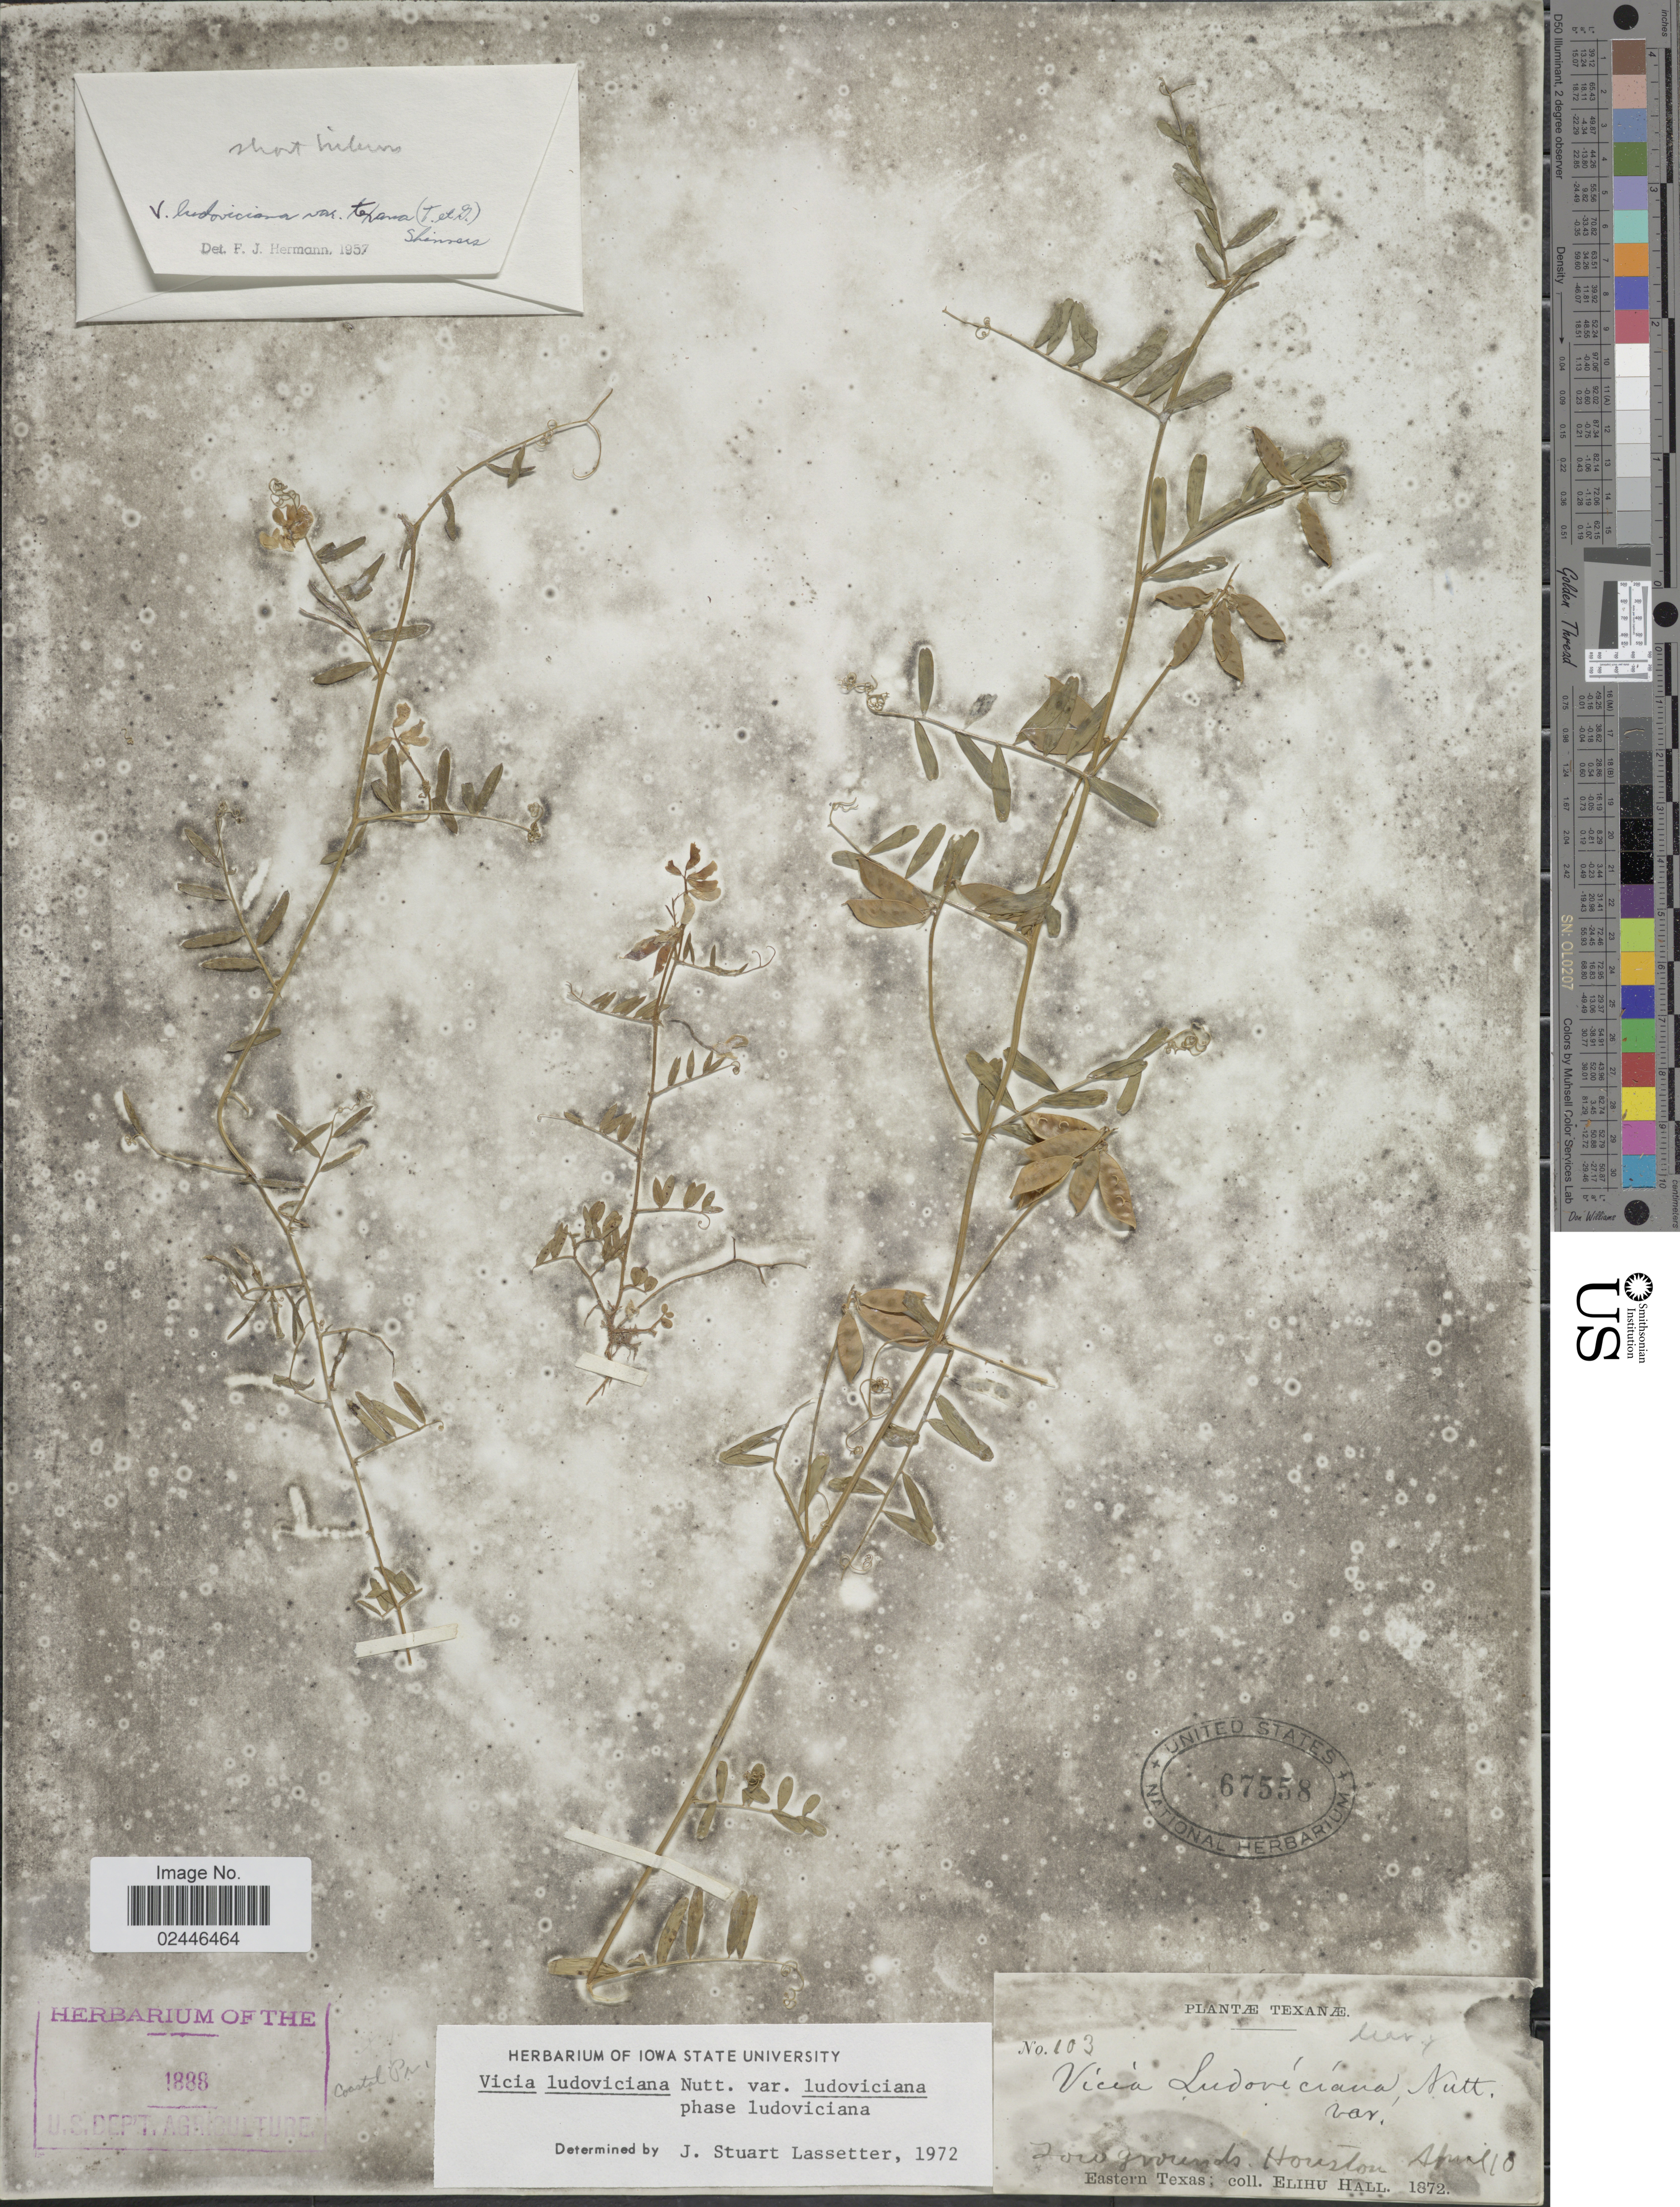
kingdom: Plantae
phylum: Tracheophyta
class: Magnoliopsida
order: Fabales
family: Fabaceae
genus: Vicia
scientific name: Vicia ludoviciana var. ludoviciana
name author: Nutt. ex Torr. & A. Gray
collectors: E. Hall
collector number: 103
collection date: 1872-04-10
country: United States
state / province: Texas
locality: Low grounds, Houston, Eastern Texas,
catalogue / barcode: US 67558